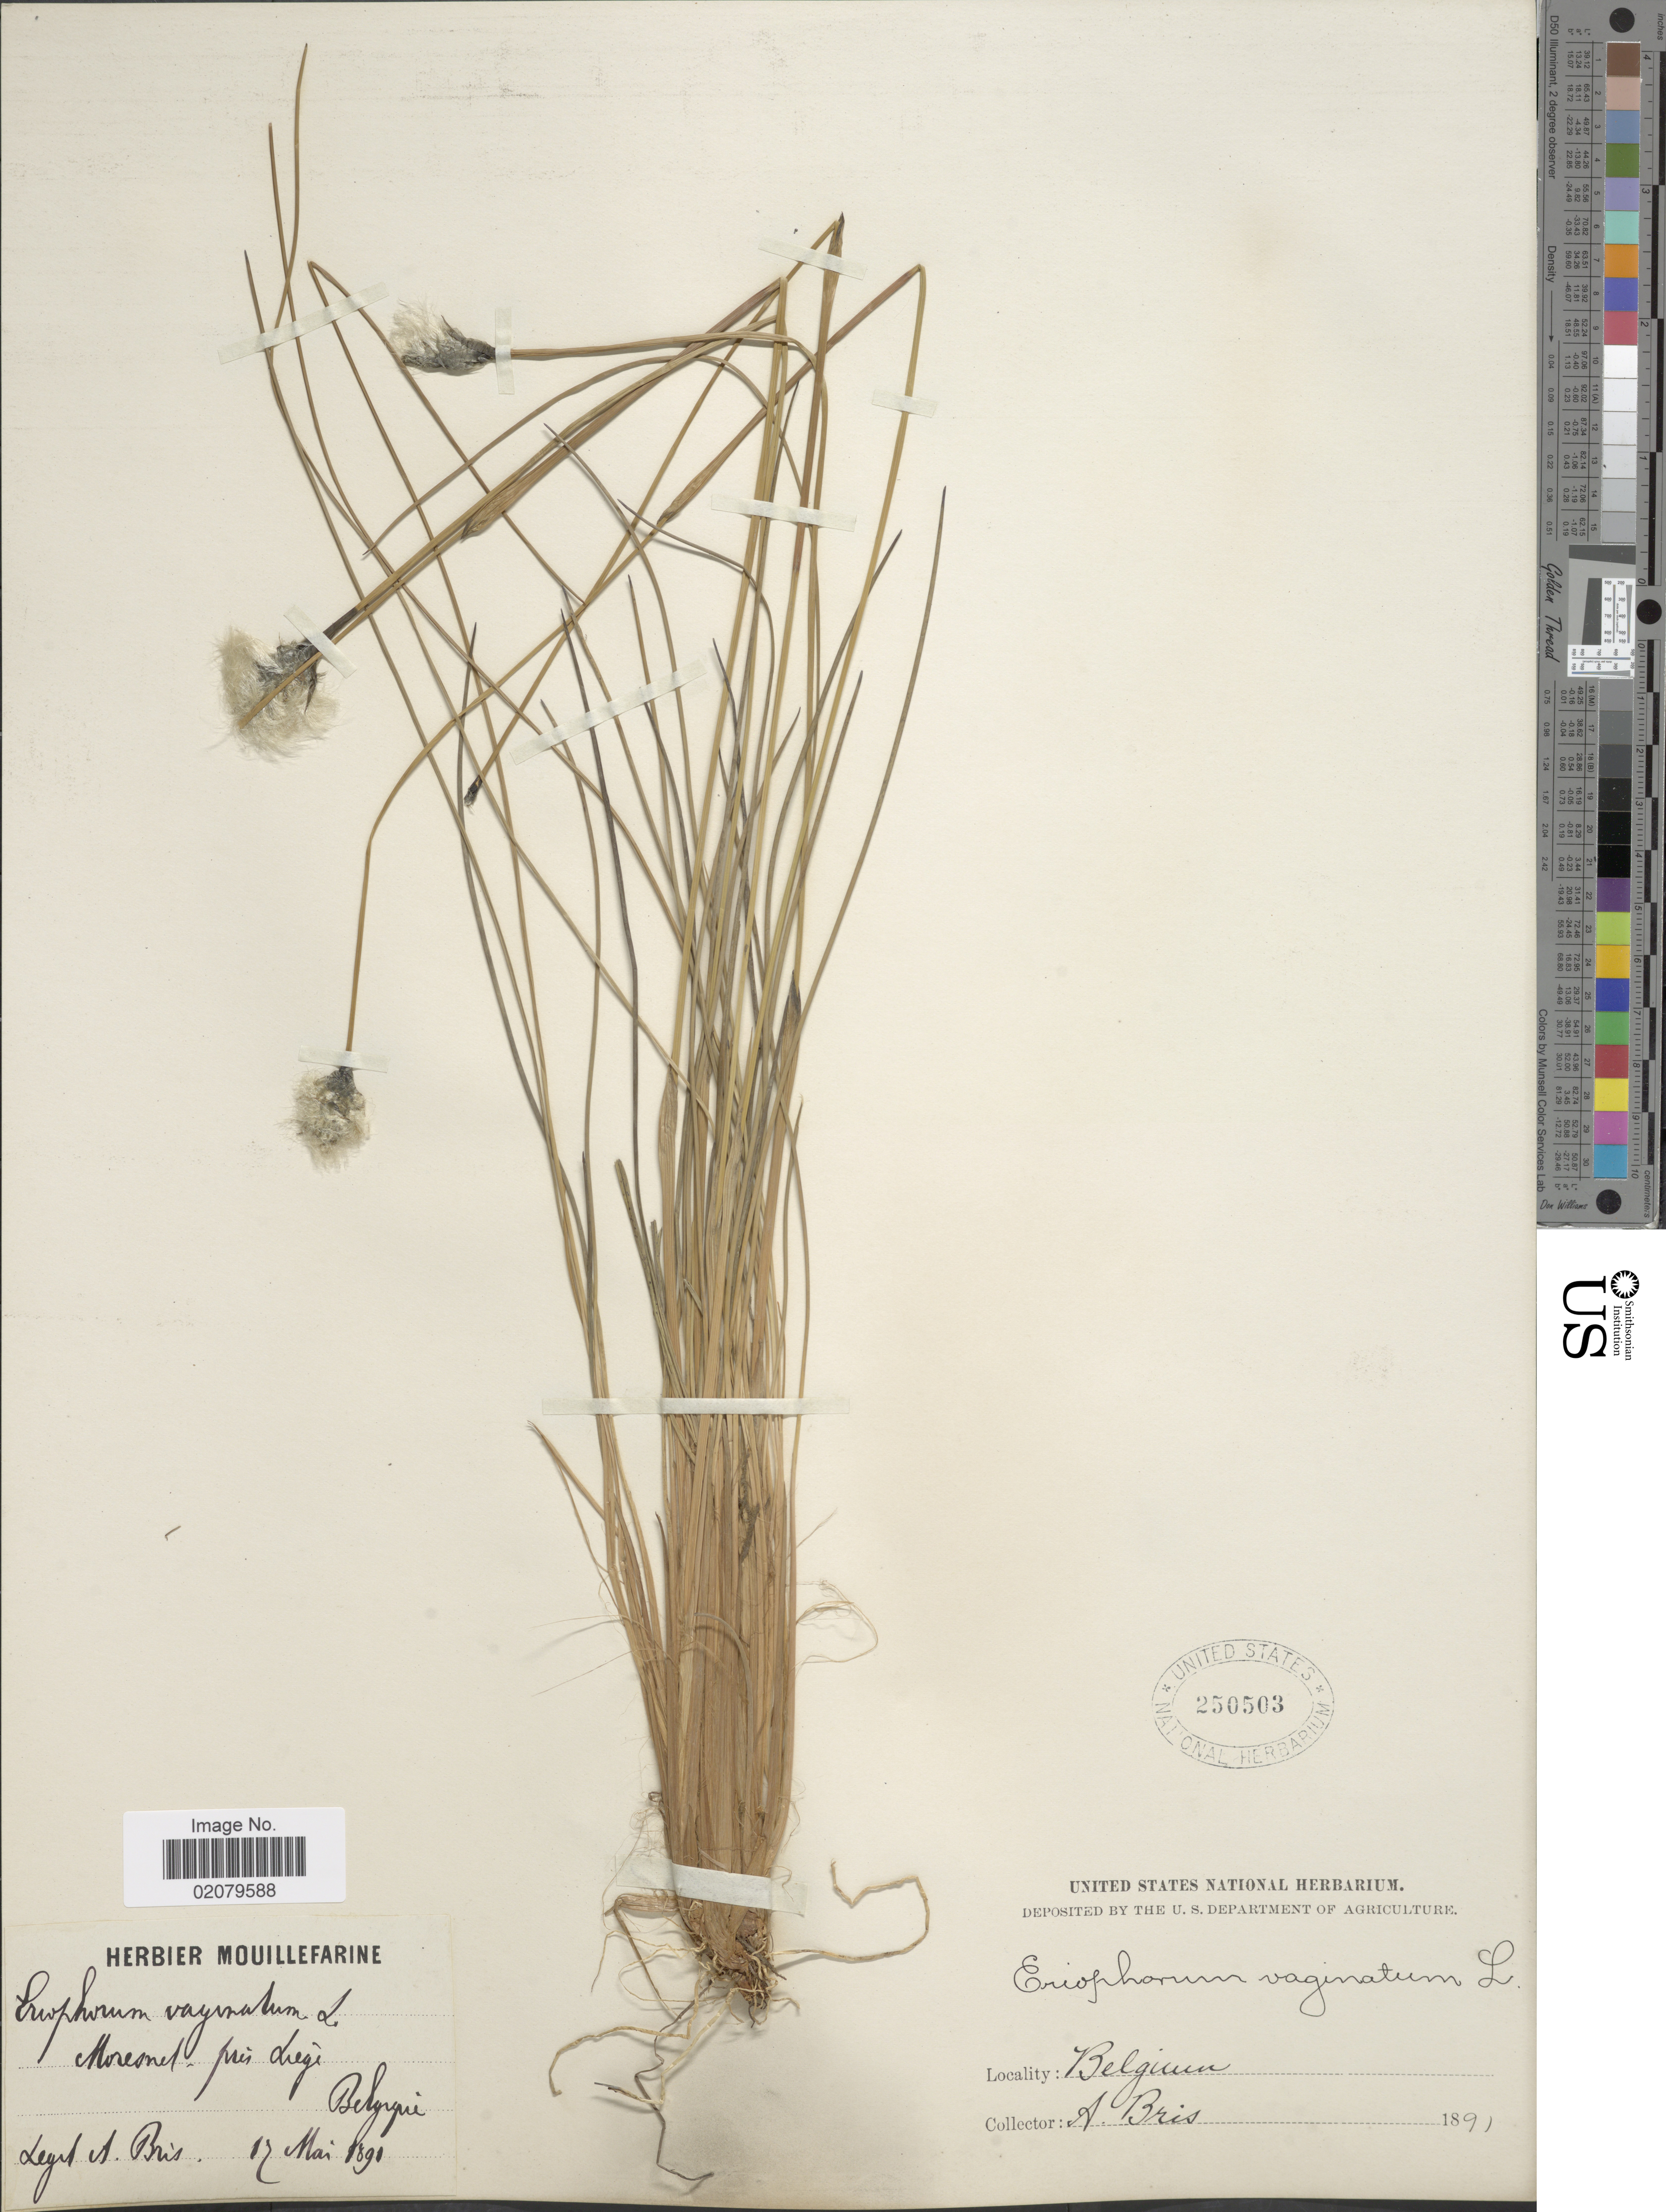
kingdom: Plantae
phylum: Tracheophyta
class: Liliopsida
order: Poales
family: Cyperaceae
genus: Eriophorum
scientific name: Eriophorum vaginatum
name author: L.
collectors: Bris, A.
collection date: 1891-05-17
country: Belgium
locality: Moresnel pres Liege [interpreted]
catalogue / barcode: US 250503